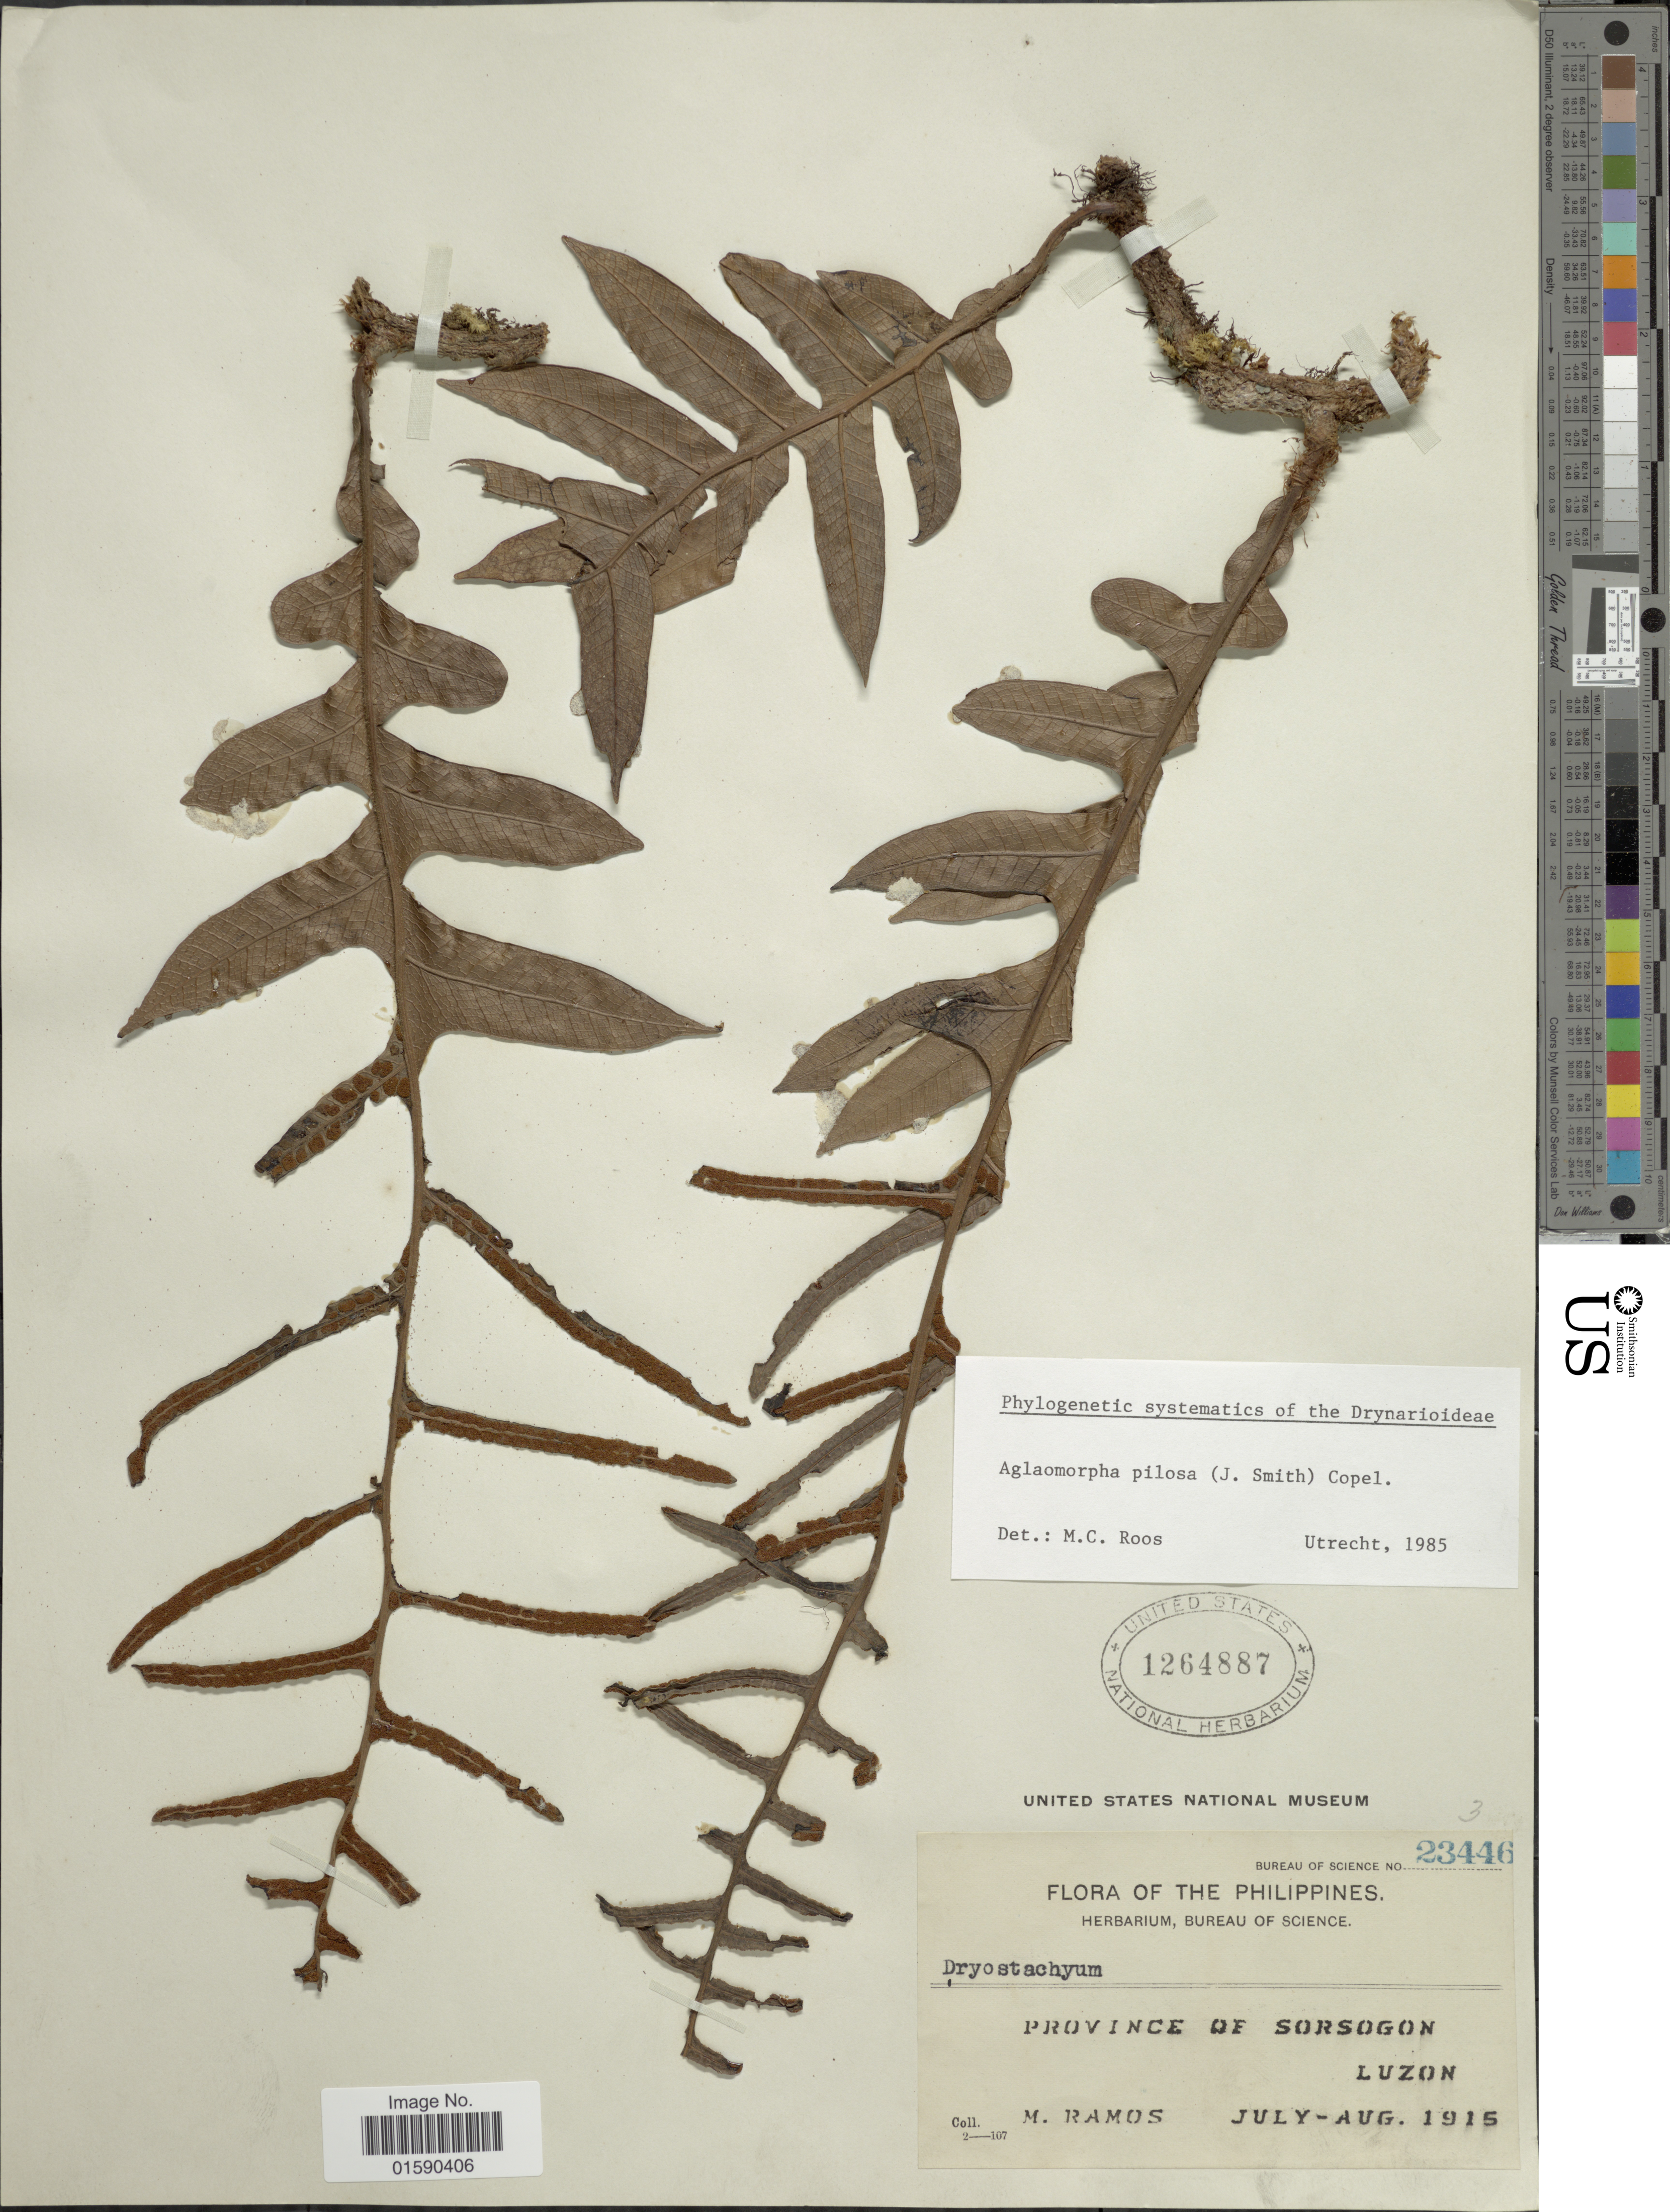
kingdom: Plantae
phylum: Tracheophyta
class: Polypodiopsida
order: Polypodiales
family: Polypodiaceae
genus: Aglaomorpha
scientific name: Aglaomorpha pilosa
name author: Copel.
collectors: M. Ramos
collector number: Bureau of science 23446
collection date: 1915-07/1915-08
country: Philippines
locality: Province of Sorsogon, Luzon.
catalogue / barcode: US 1264887